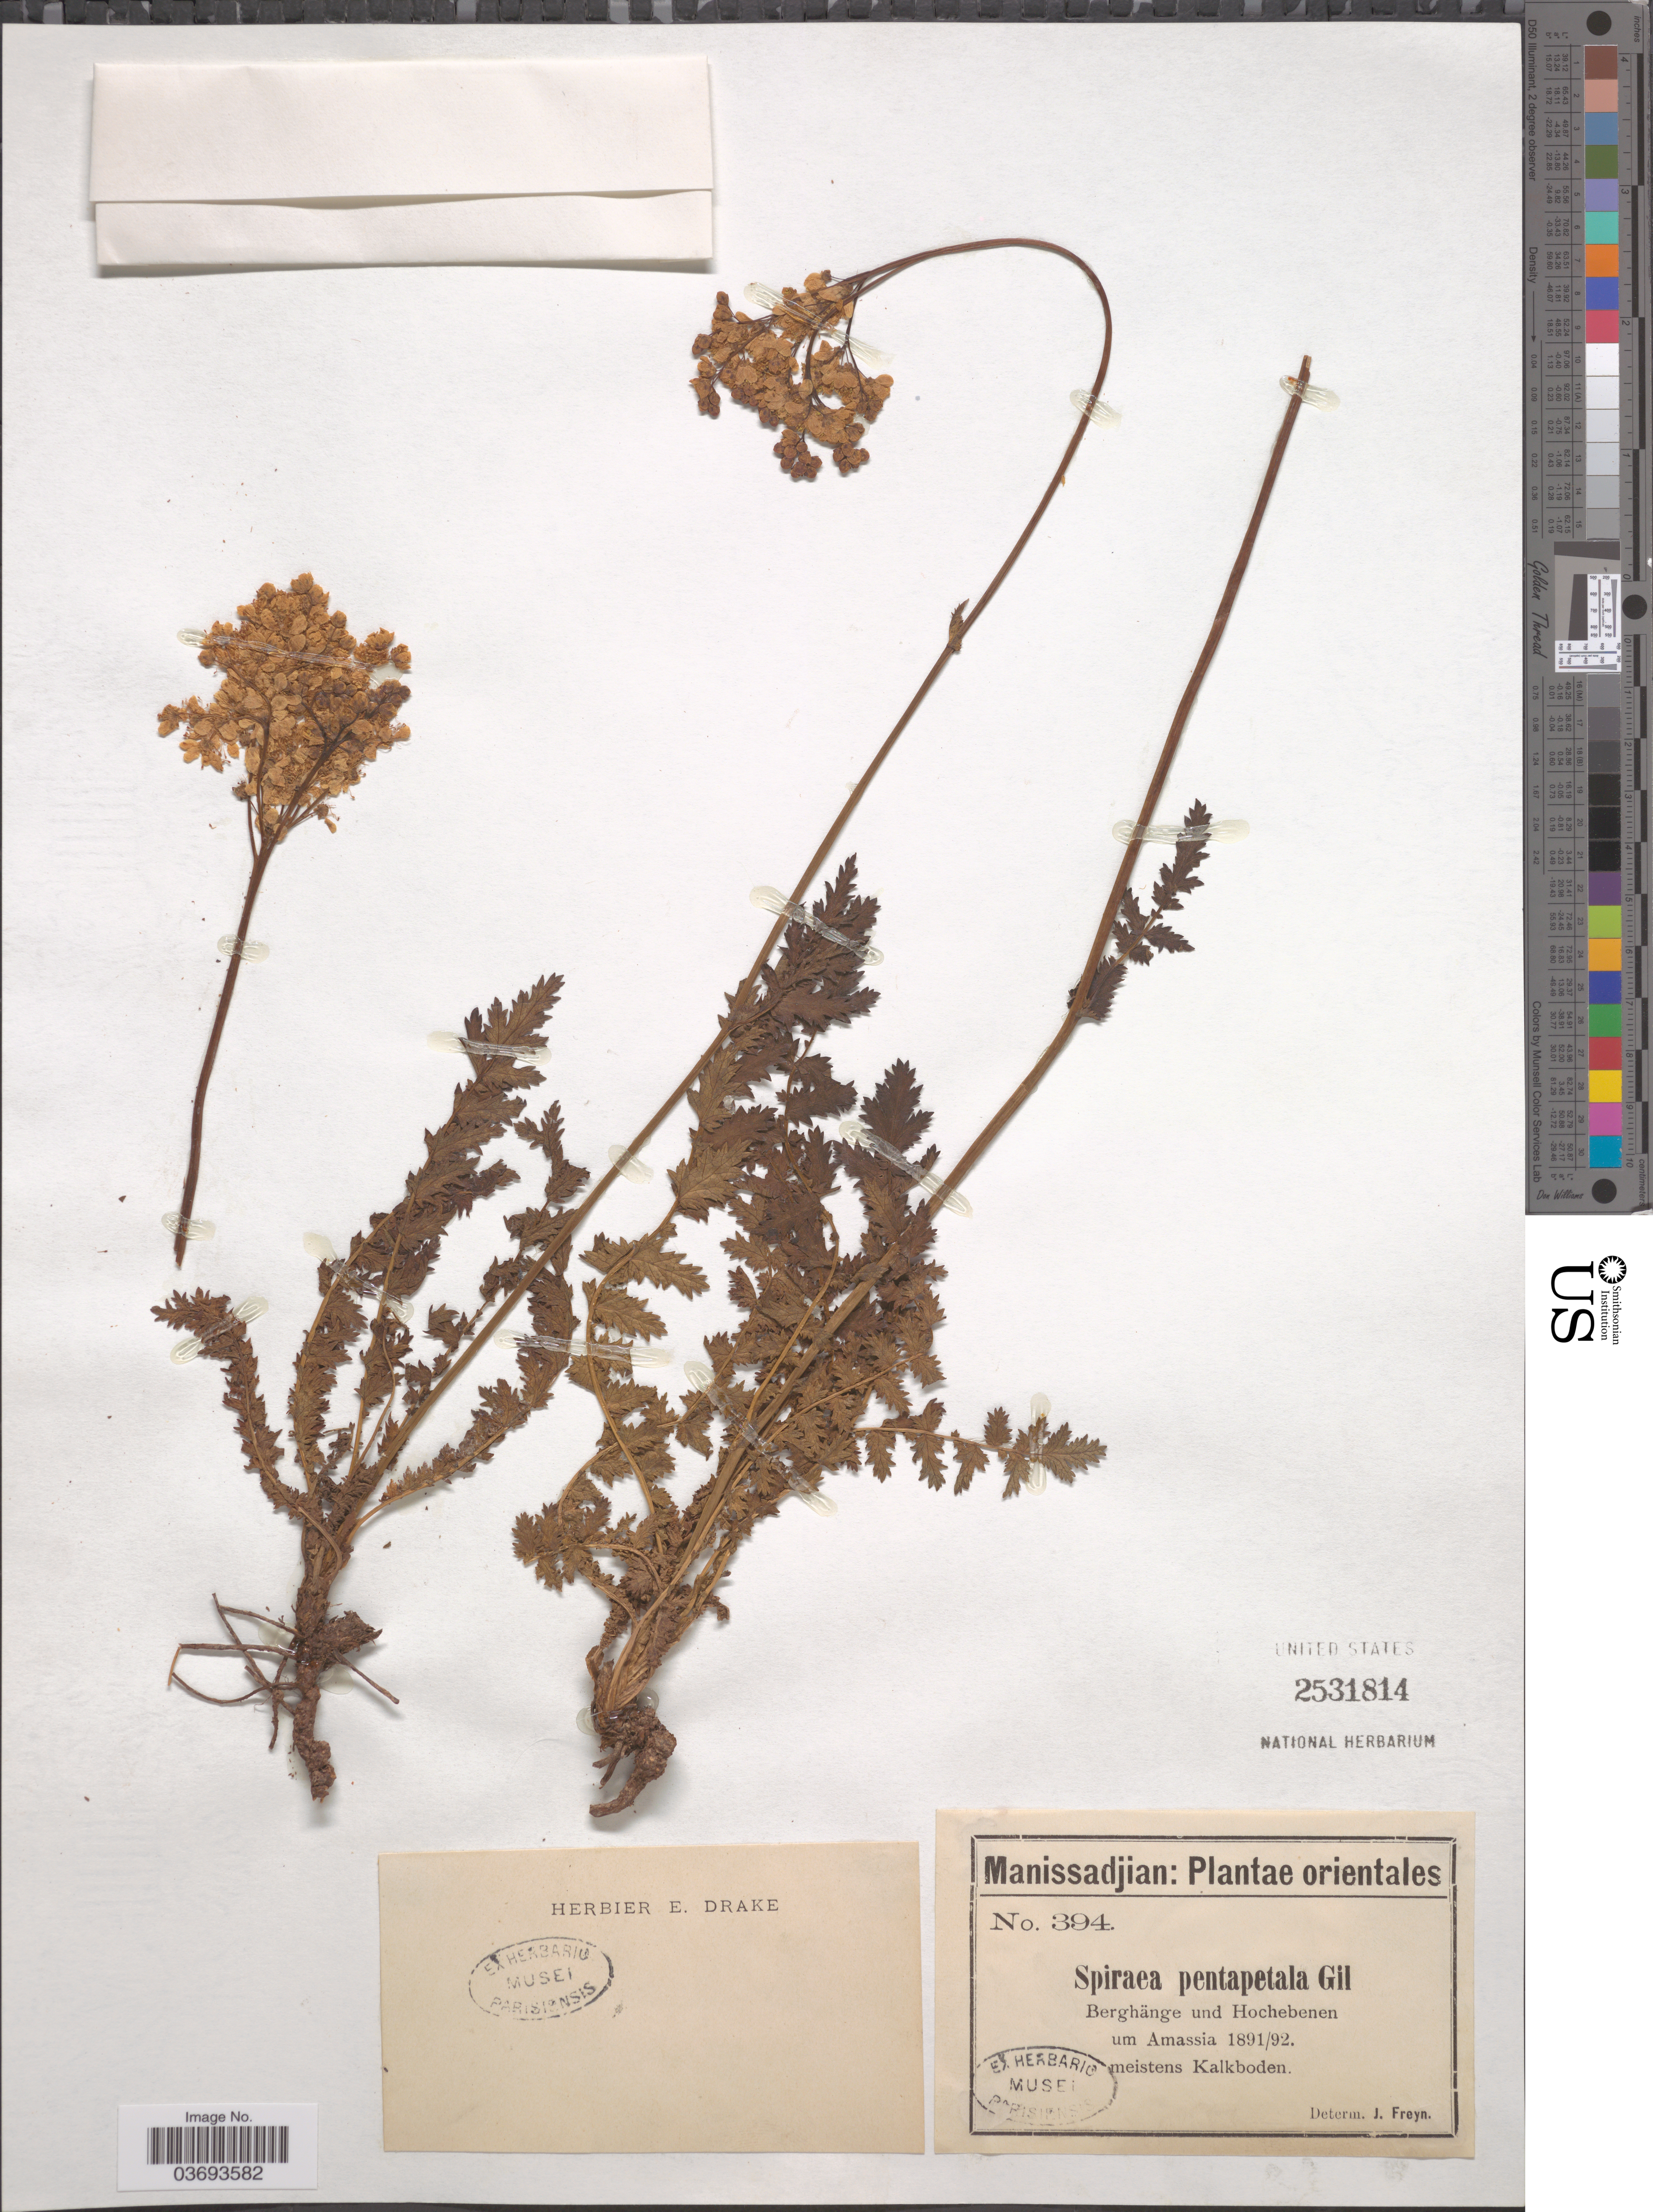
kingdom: Plantae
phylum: Tracheophyta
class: Magnoliopsida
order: Rosales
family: Rosaceae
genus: Spiraea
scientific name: Spiraea pentapetala Gil ined.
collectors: -. Manissadjian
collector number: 394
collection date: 1891/1892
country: Turkey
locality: Orientales. Berghänge und Hochebenen um Amassia meistens Kalkboden.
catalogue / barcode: US 2531814